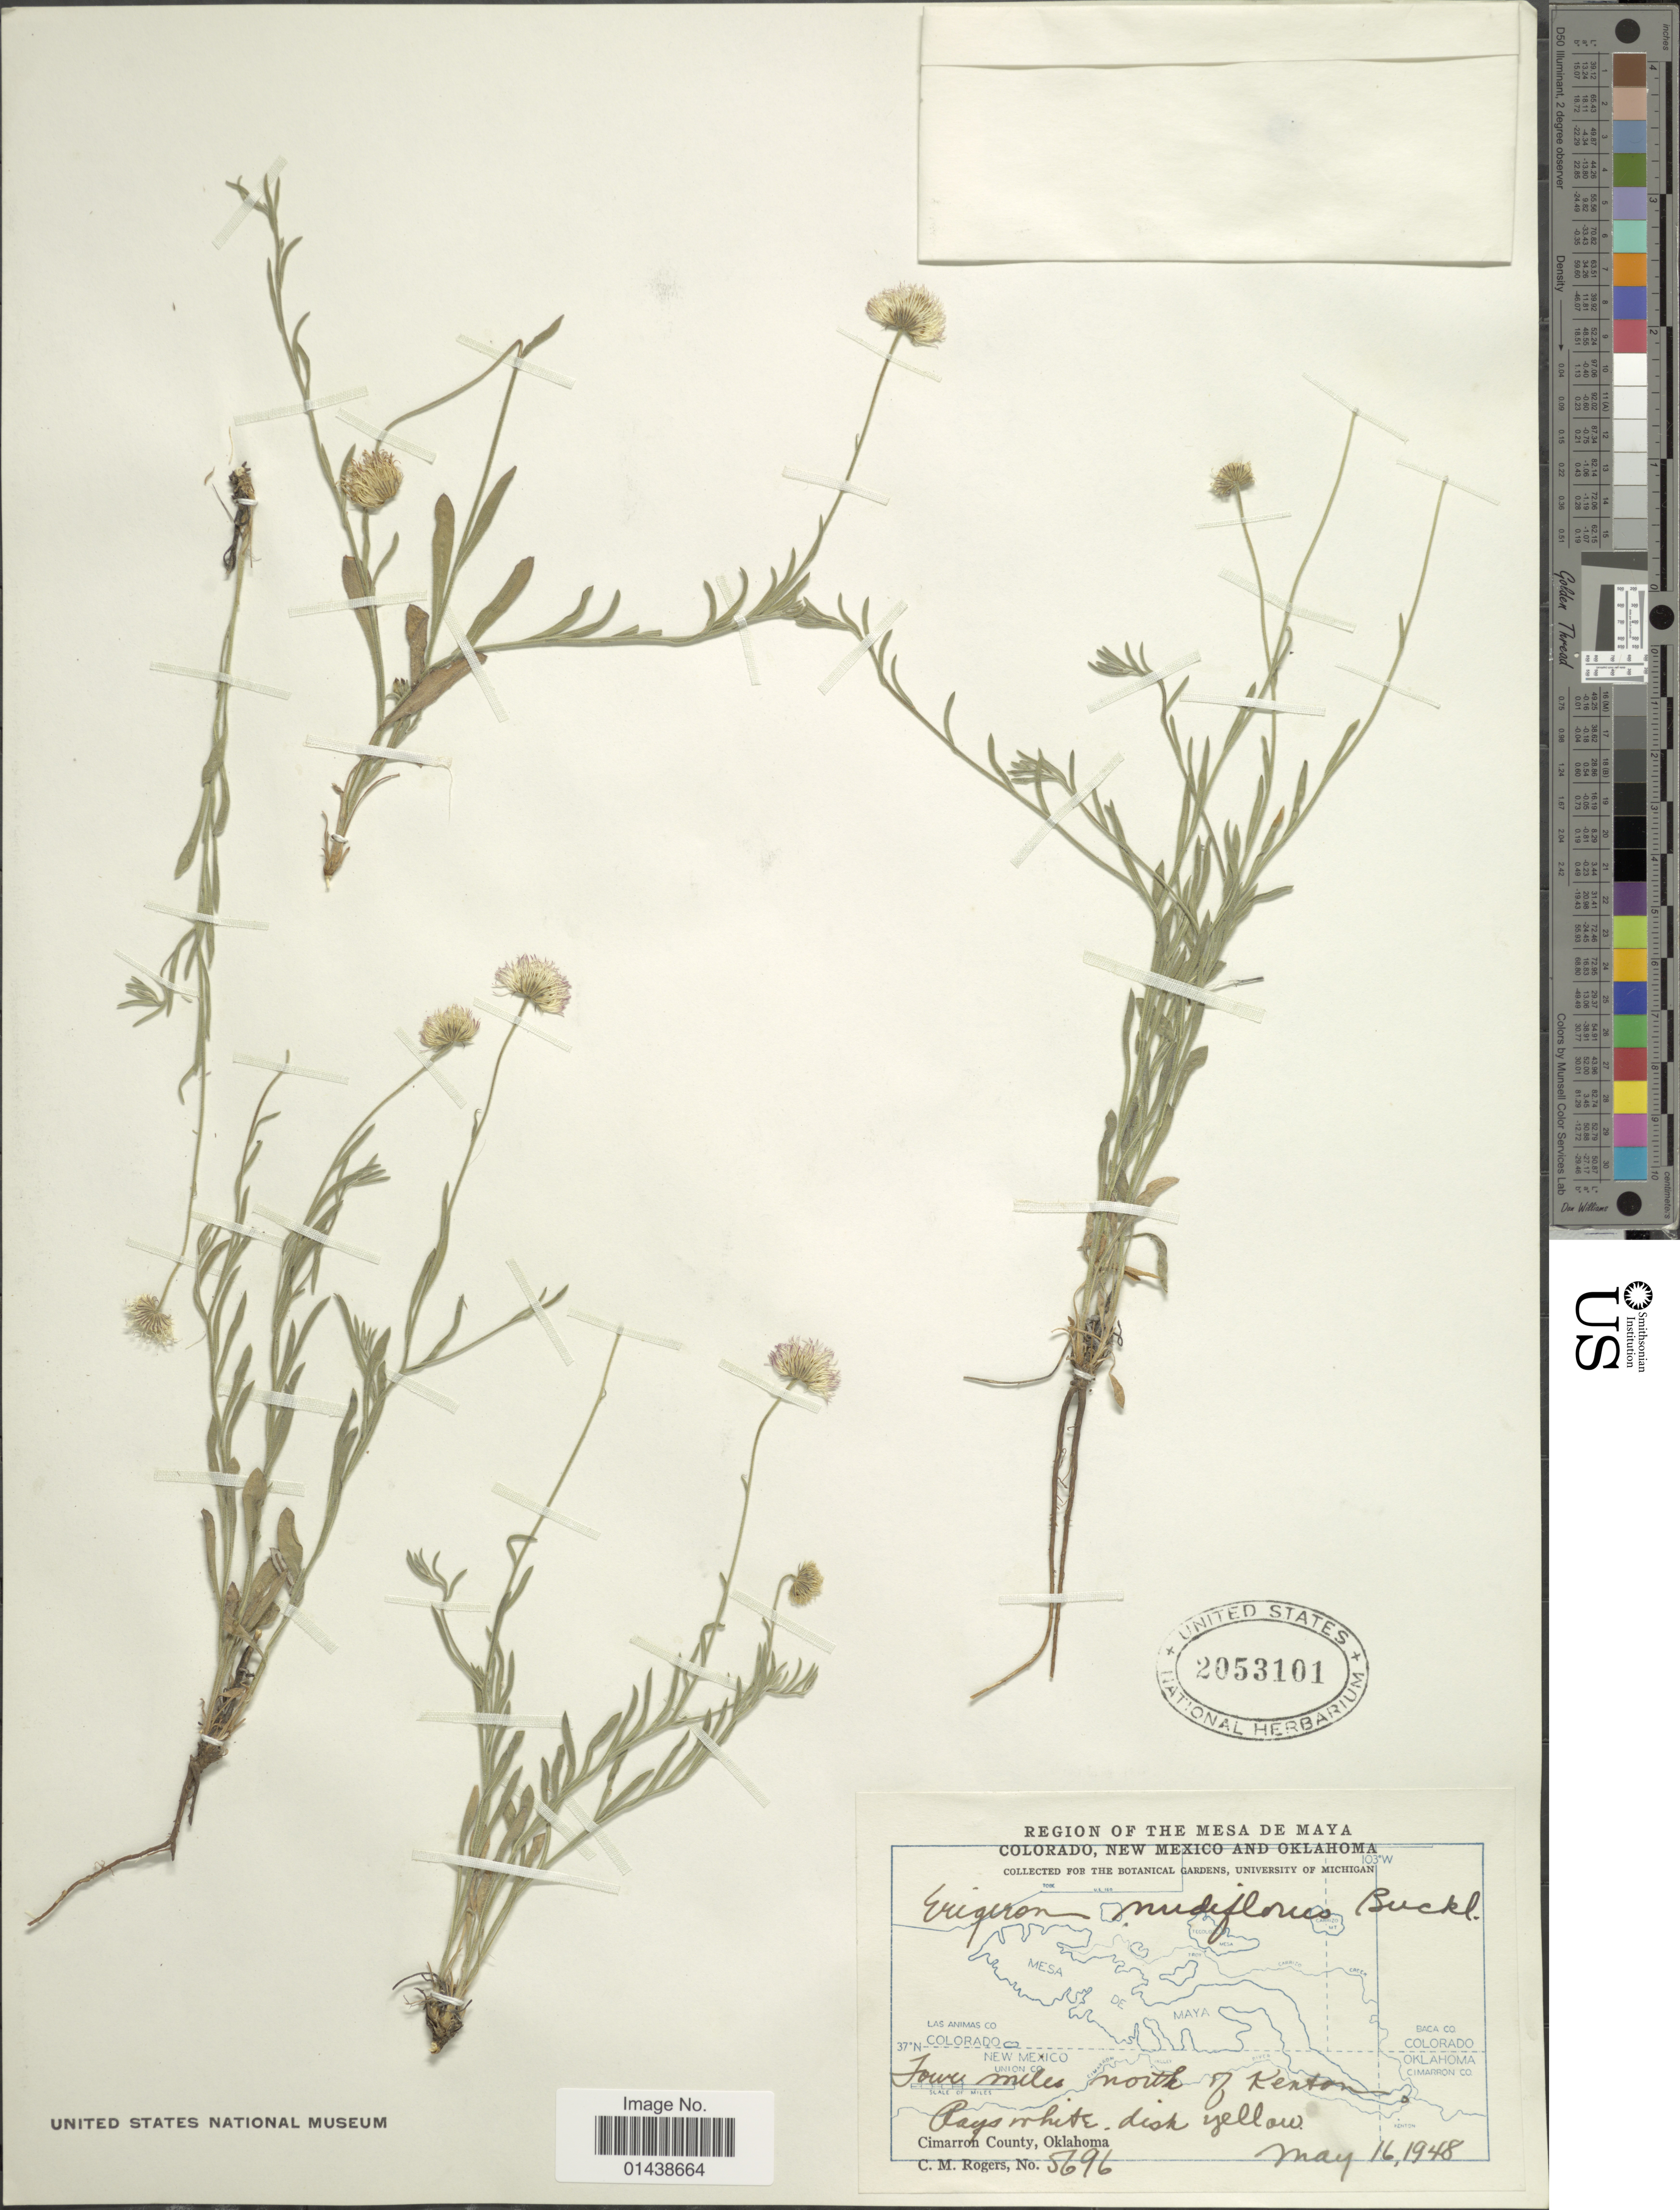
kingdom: Plantae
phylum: Tracheophyta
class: Magnoliopsida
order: Asterales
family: Asteraceae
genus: Erigeron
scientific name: Erigeron nudiflorus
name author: Buckley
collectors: C. M. Rogers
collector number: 5696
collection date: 1948-05-16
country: United States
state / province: Oklahoma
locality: Four miles north of Kenton. Cimarron County, Region of the Mesa de Maya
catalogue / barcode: US 2053101